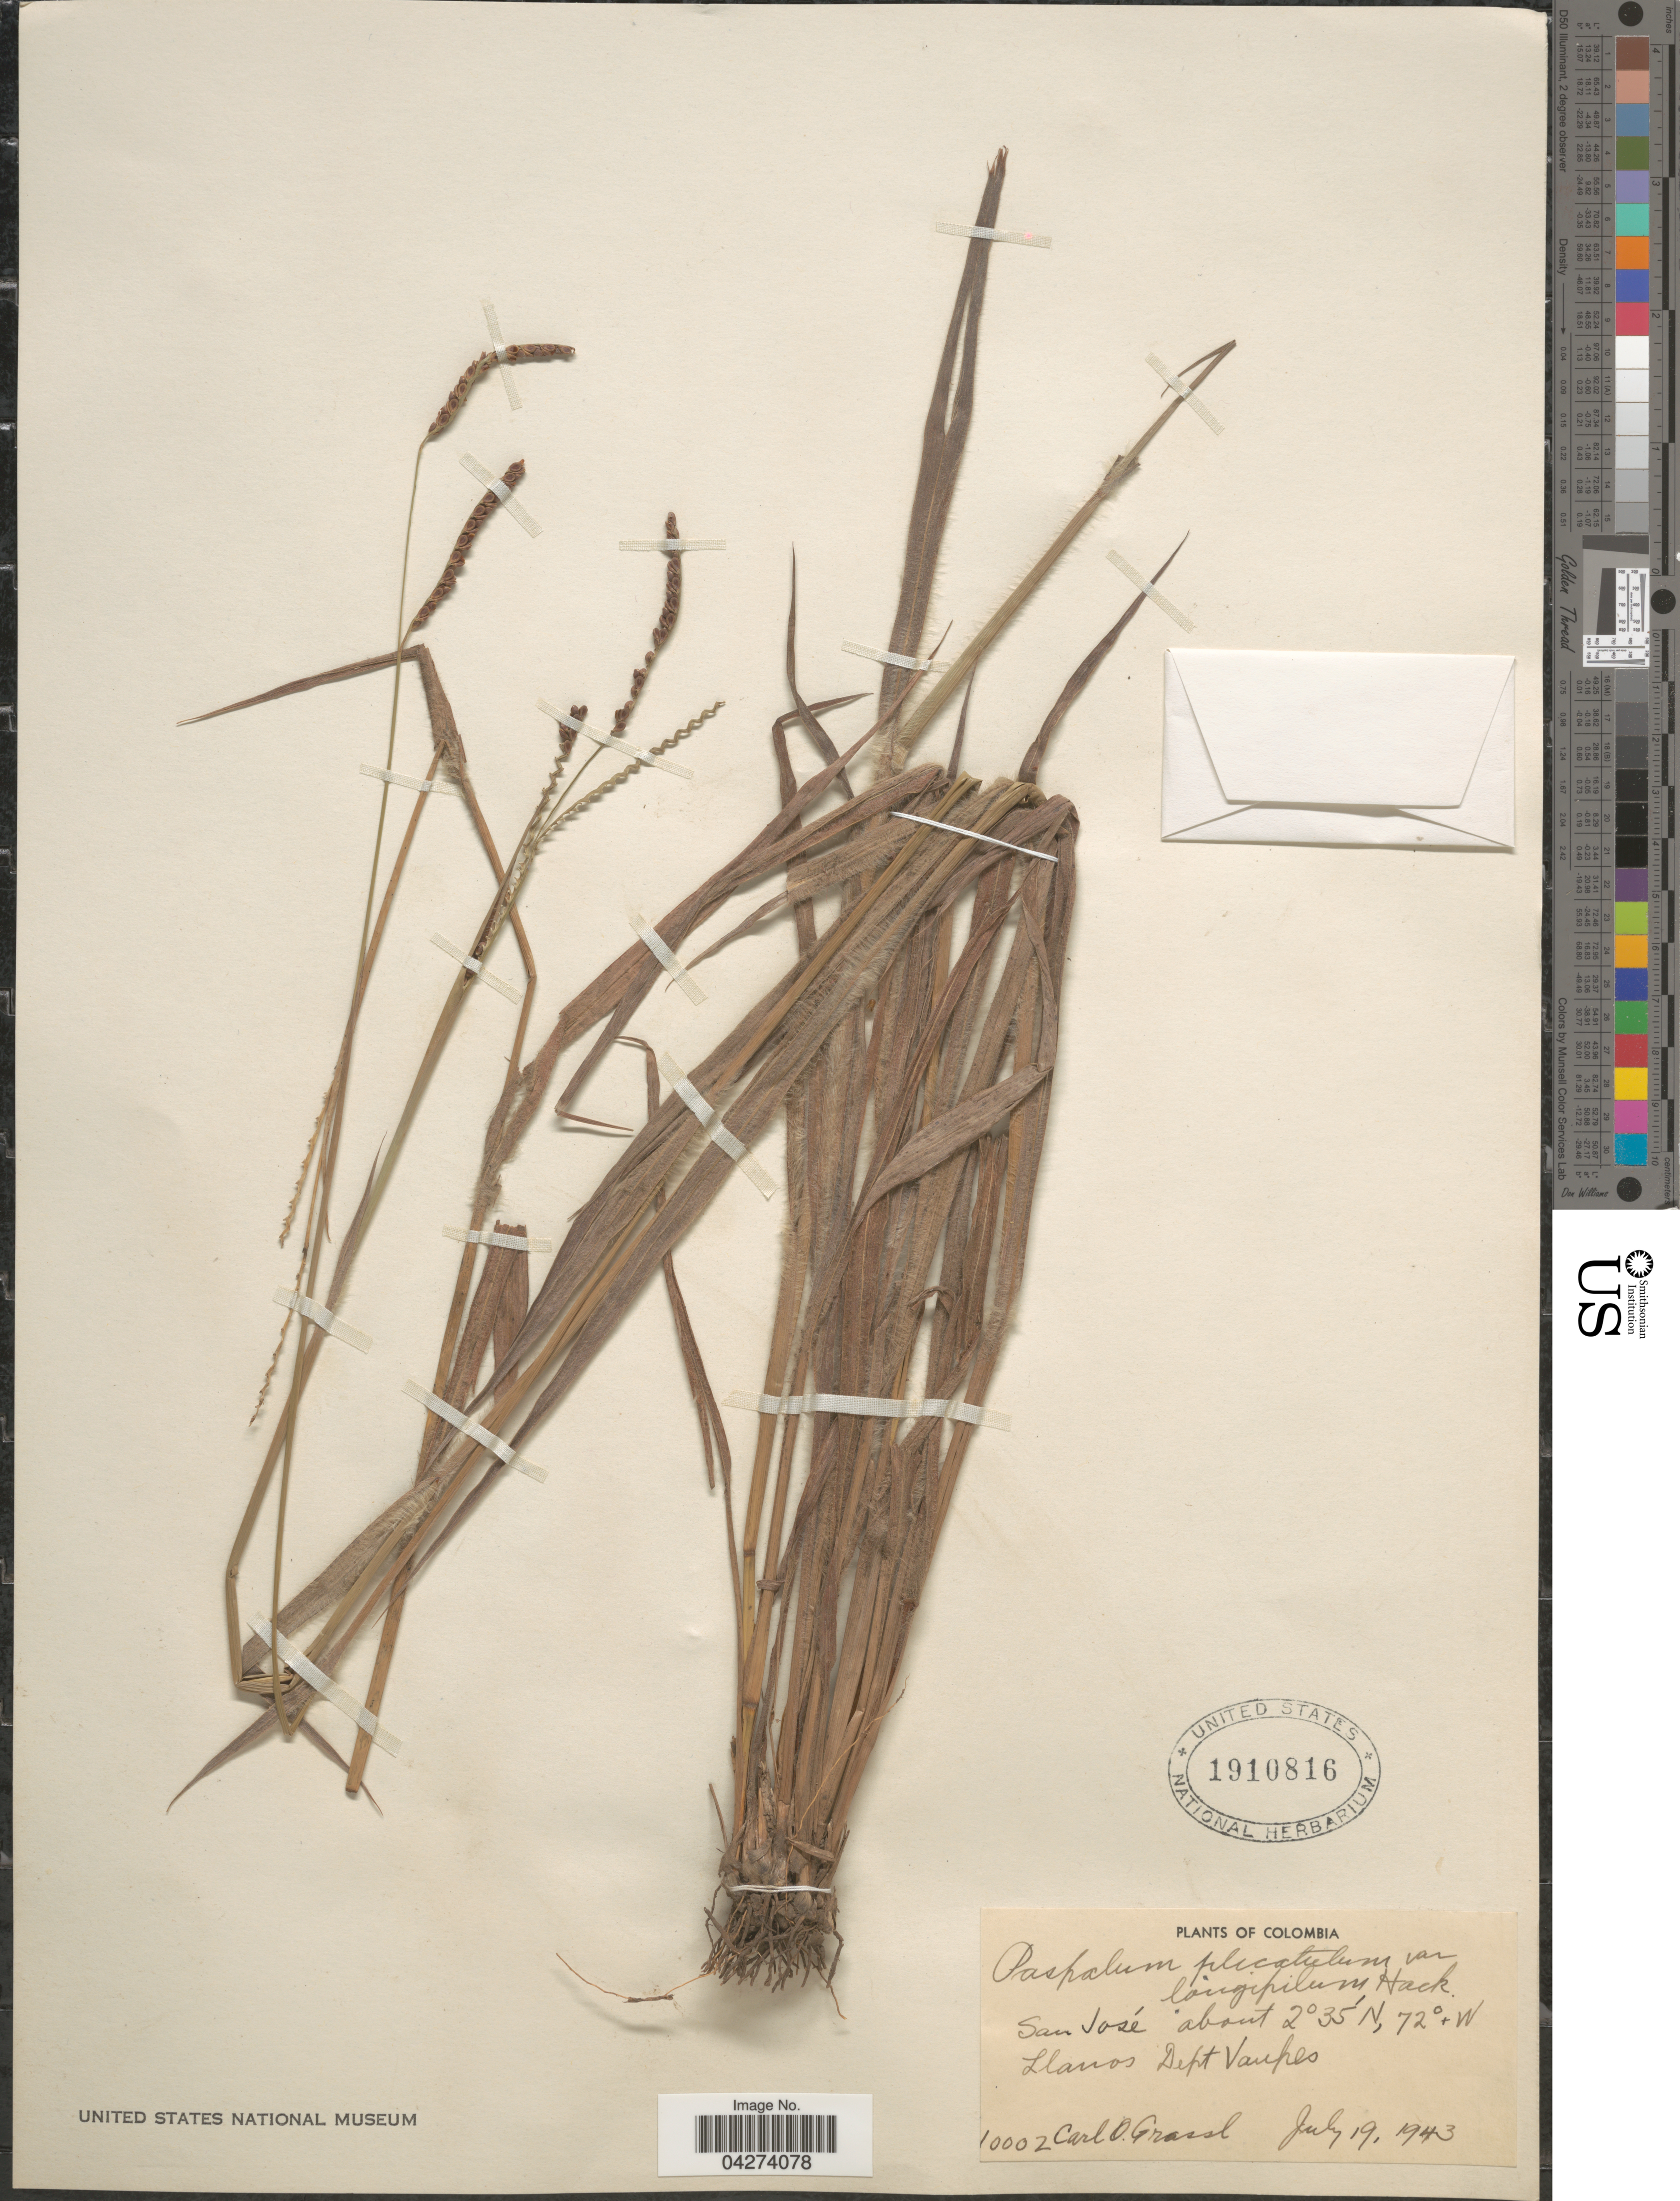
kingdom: Plantae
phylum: Tracheophyta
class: Liliopsida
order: Poales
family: Poaceae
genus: Paspalum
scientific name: Paspalum plicatulum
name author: Michx.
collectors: C. Grassl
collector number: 10002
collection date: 1943-07-19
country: Colombia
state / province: Vaupés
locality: San José. Llanos. Dept. Vaupes.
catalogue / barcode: US 1910816